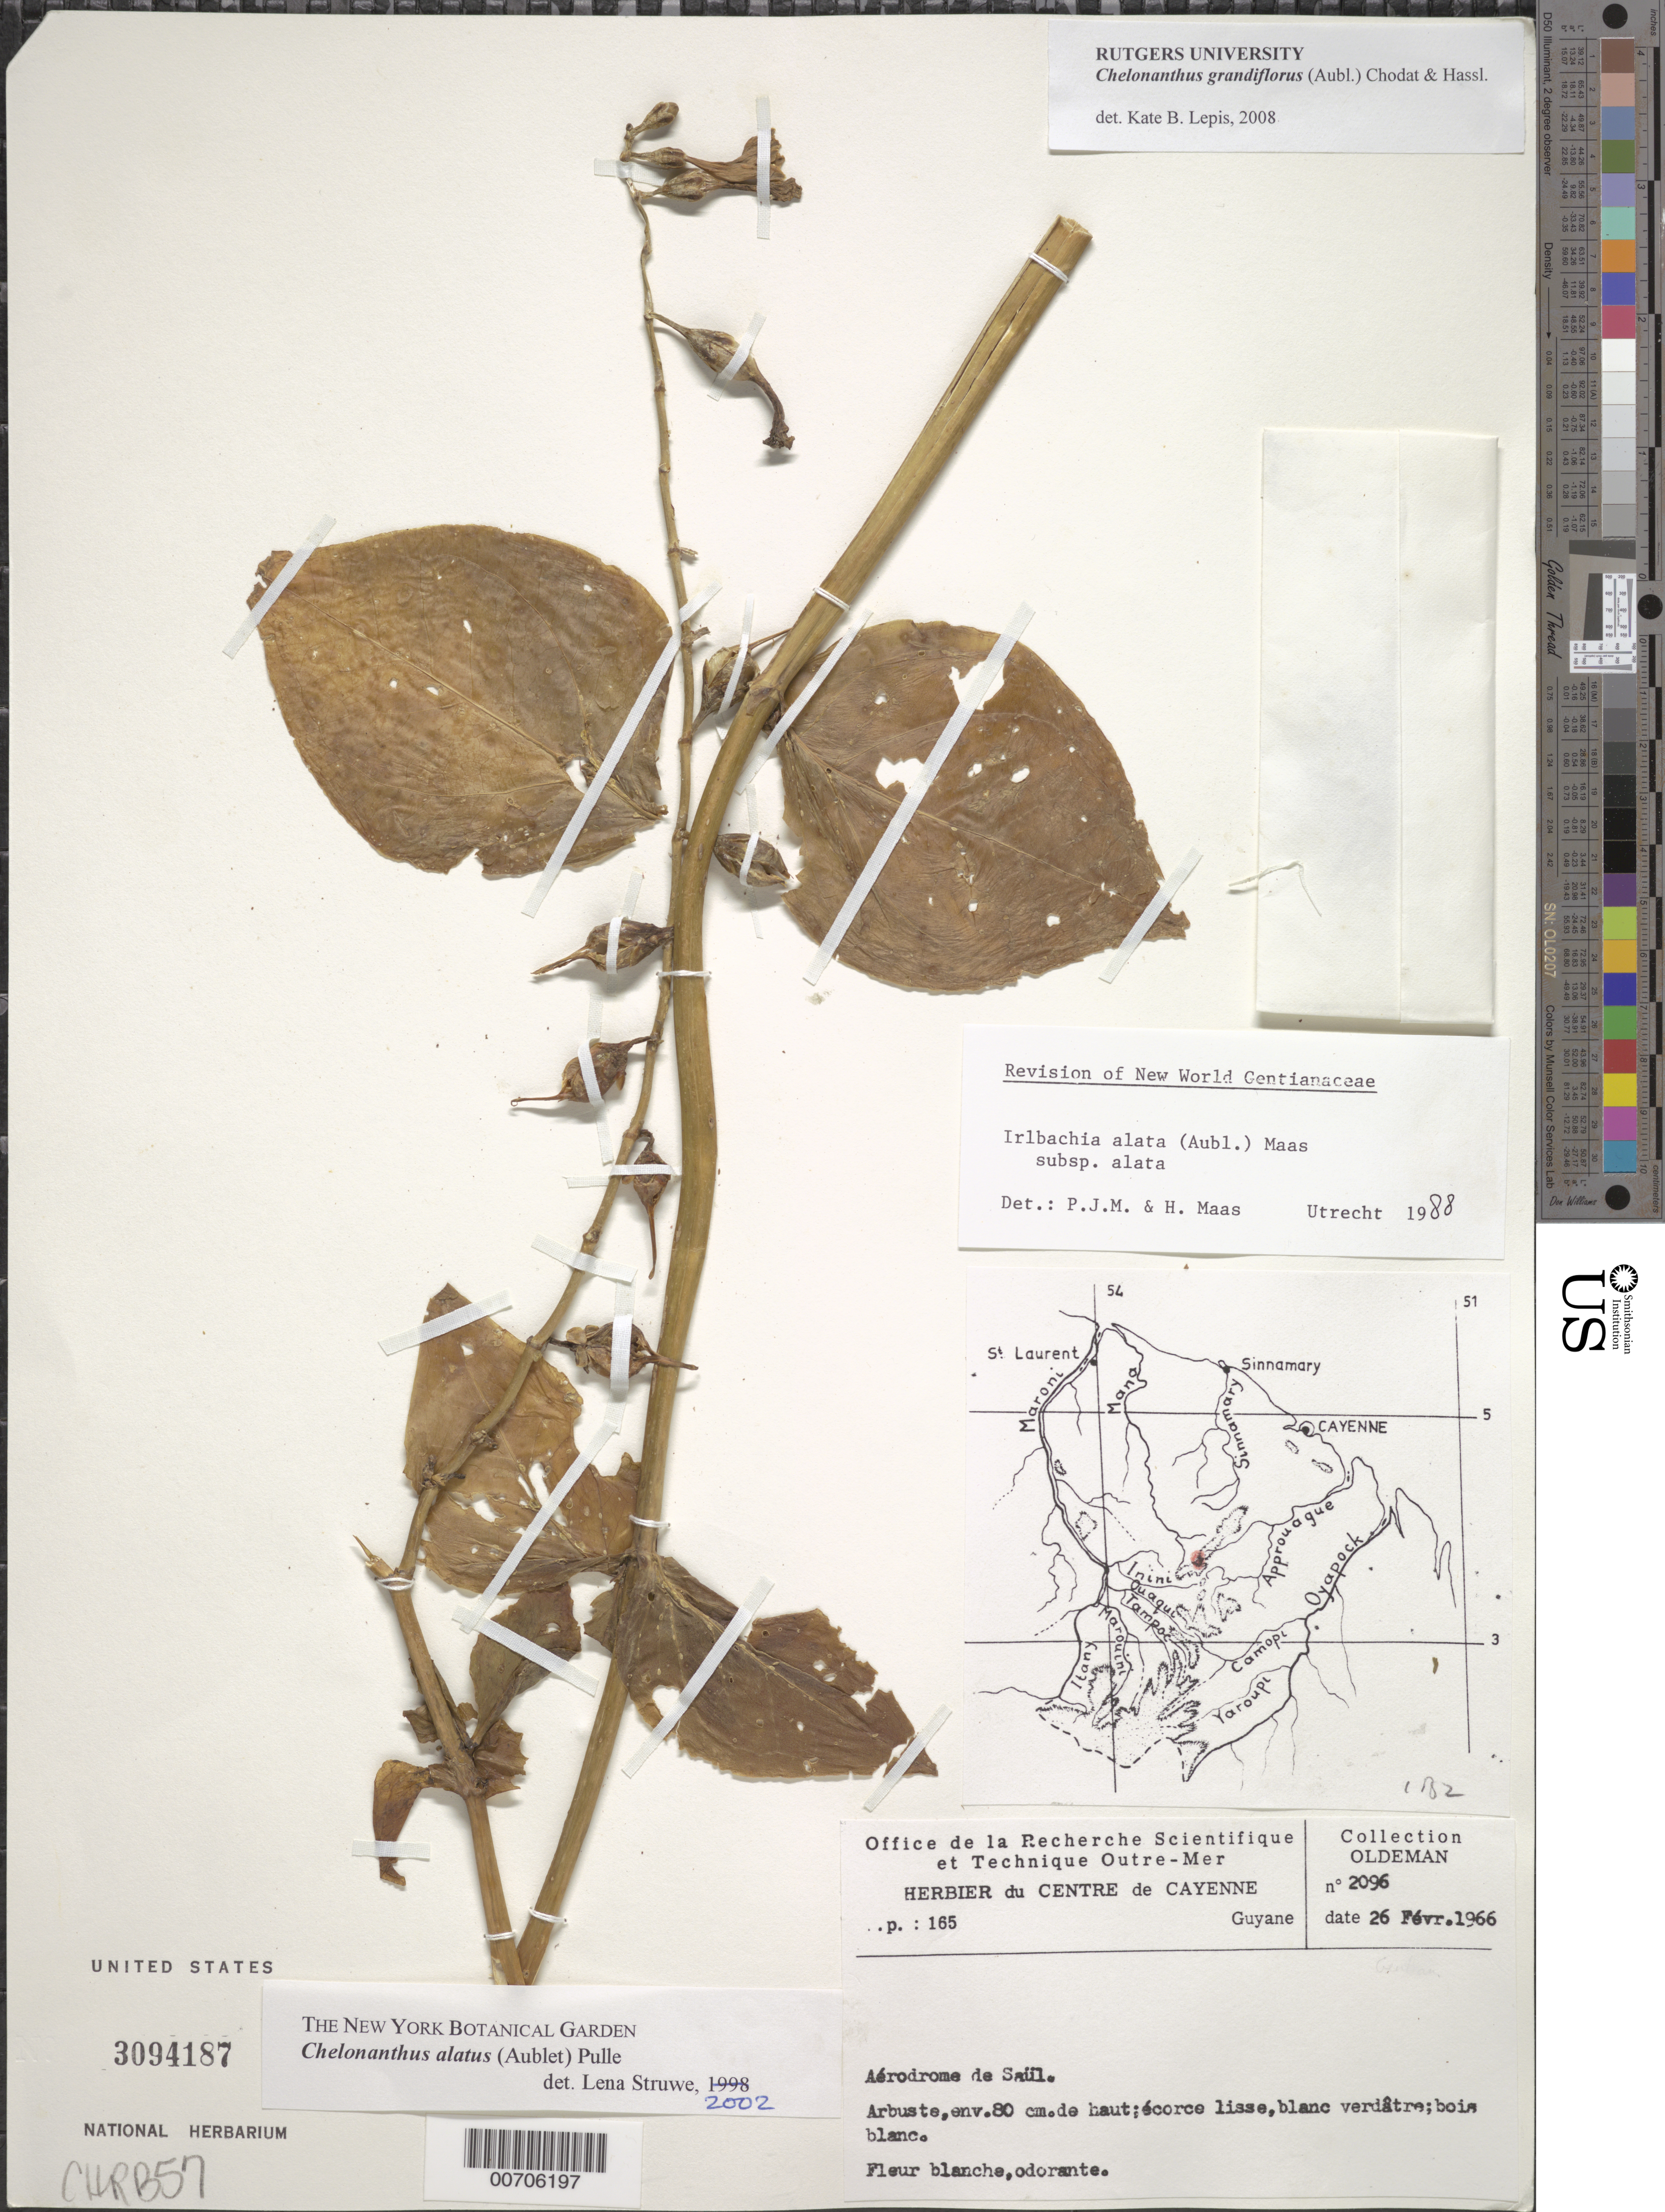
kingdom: Plantae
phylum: Tracheophyta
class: Magnoliopsida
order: Gentianales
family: Gentianaceae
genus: Chelonanthus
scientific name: Chelonanthus grandiflorus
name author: (Aubl.) Chodat & Hassl.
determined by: Lepis, Kate B.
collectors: R. Oldeman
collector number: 2096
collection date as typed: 26-Feb-66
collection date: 1966-02-26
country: French Guiana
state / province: Saint-Laurent-du-Maroni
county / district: Saül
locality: Saül, route de l'aérodrome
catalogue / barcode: US 3094187